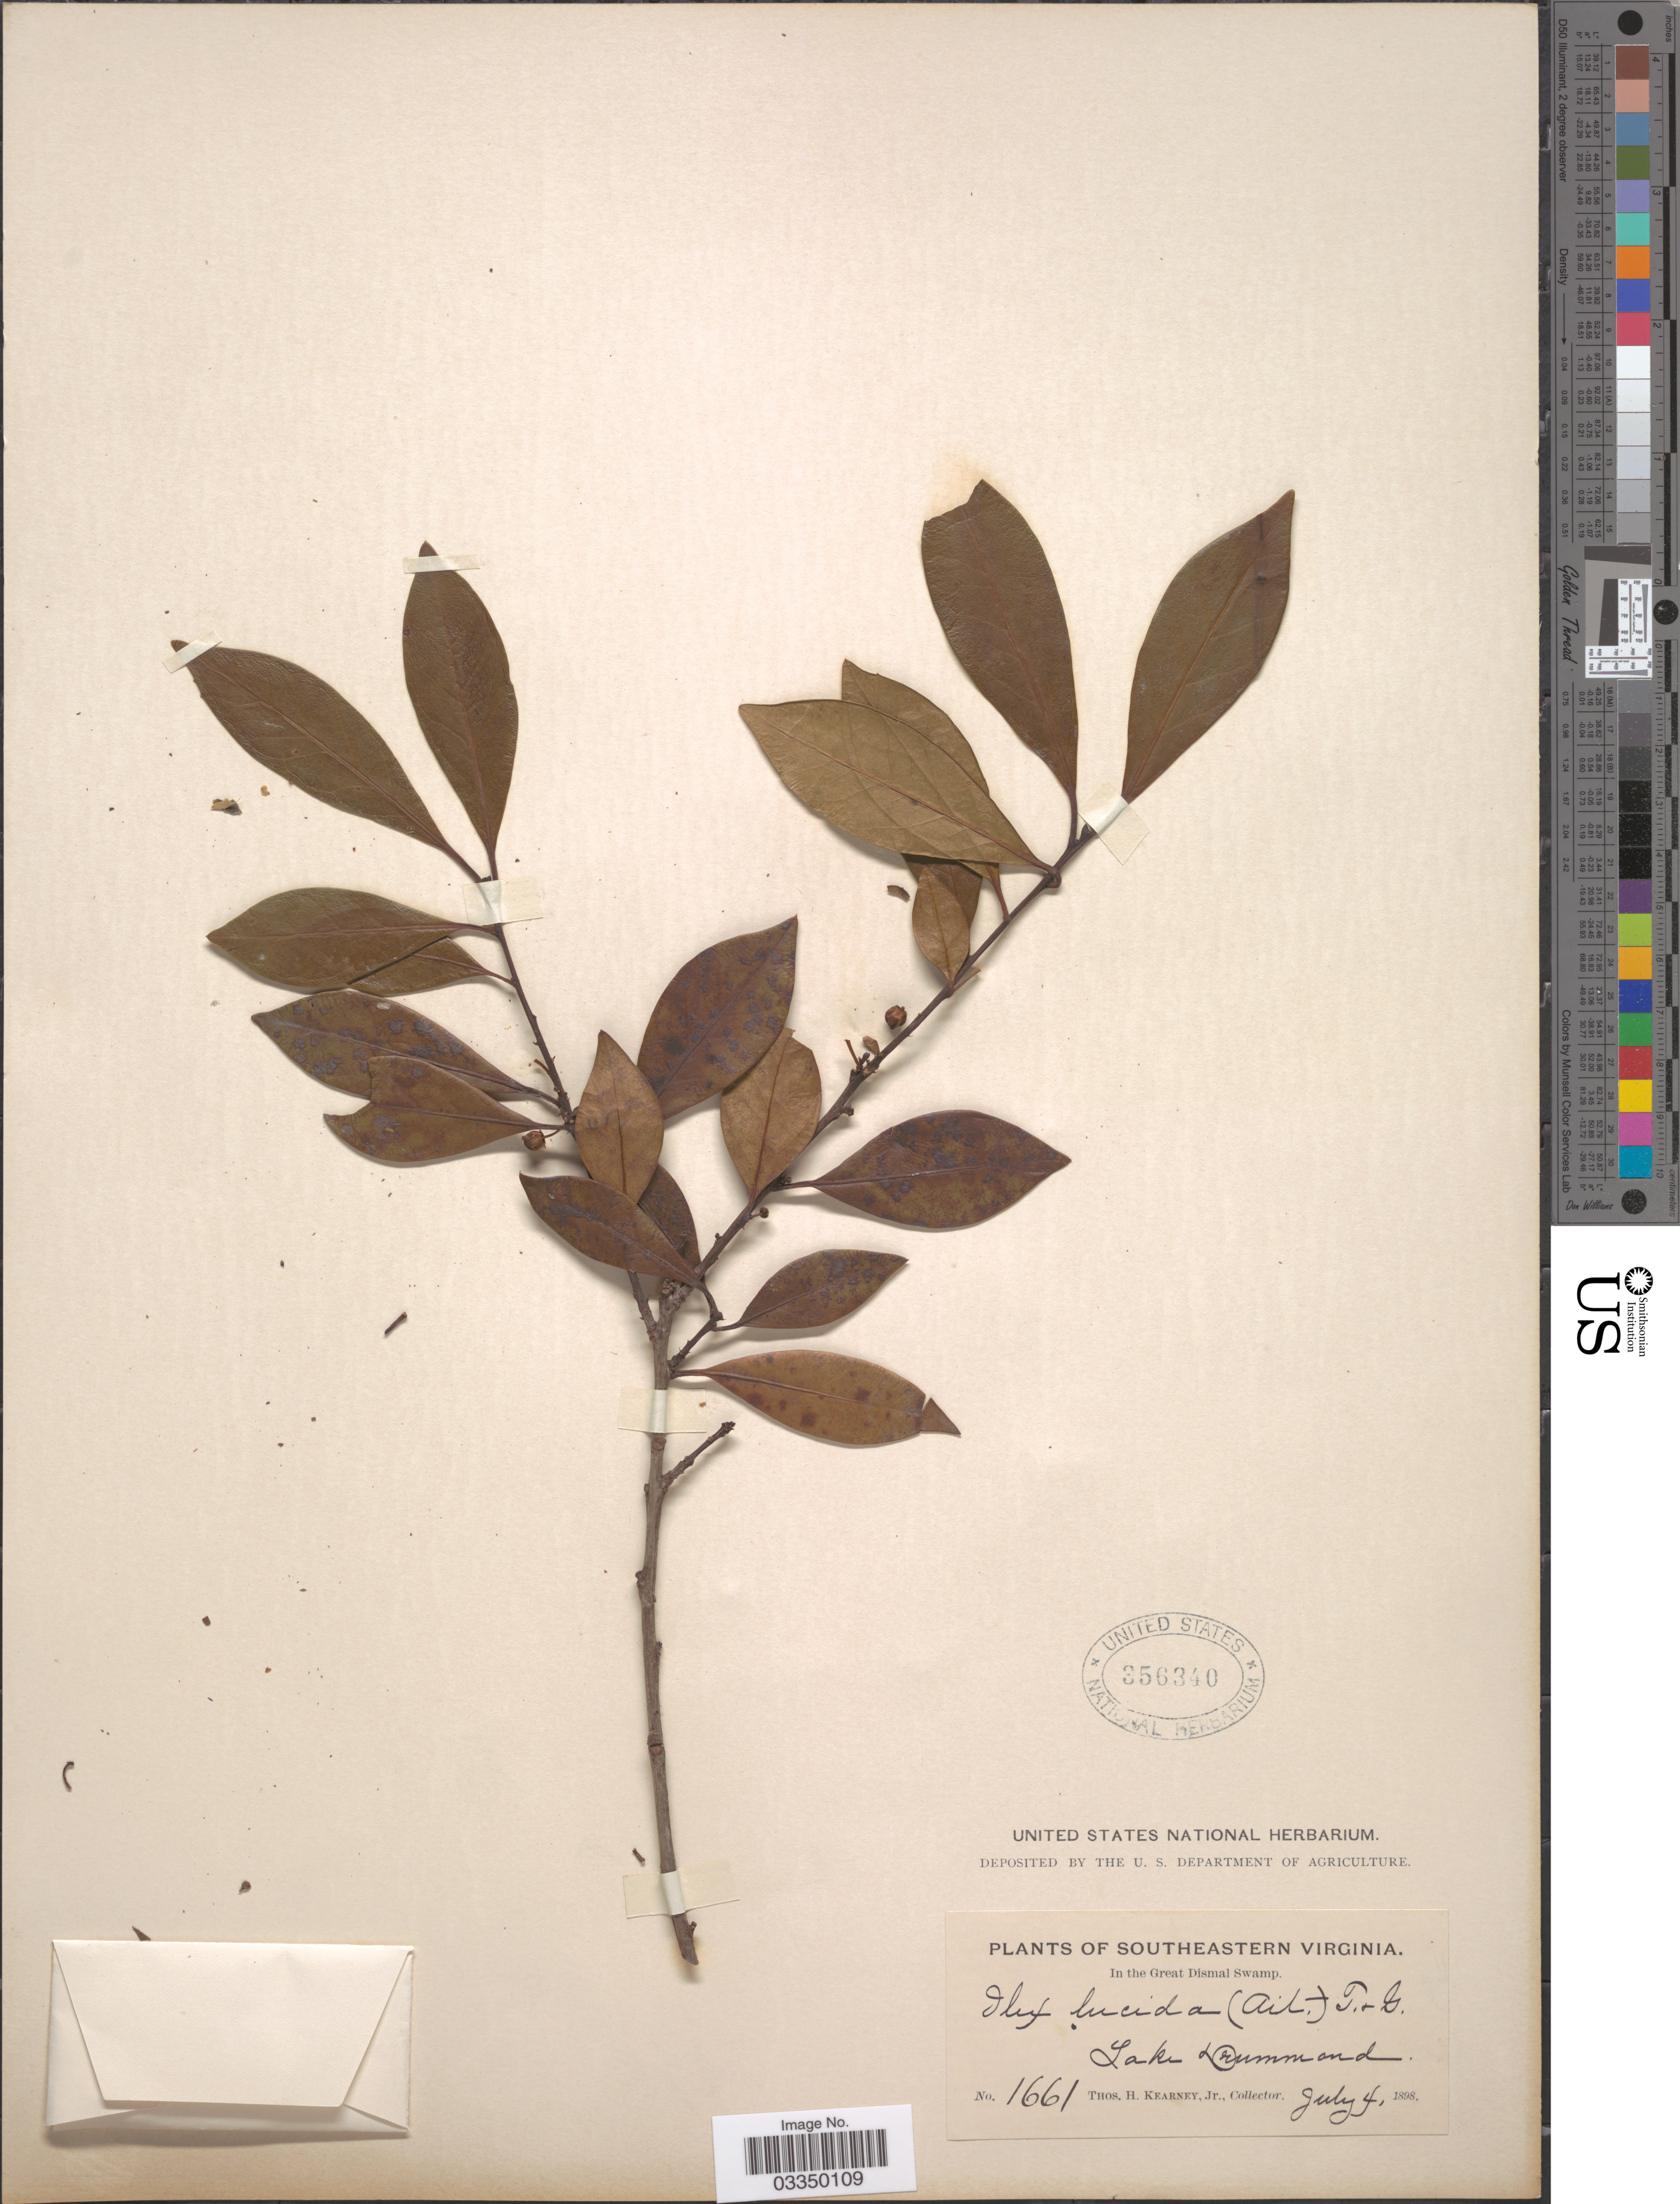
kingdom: Plantae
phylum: Tracheophyta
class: Magnoliopsida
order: Aquifoliales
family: Aquifoliaceae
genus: Ilex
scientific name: Ilex lucida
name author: Torr. & A. Gray ex S. Watson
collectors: T. H. Kearney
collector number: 1661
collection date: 1898-07-04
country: United States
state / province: Virginia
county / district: City of Chesapeake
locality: Southeastern Virginia. In the Great Dismal Swamp. Lake Drummond.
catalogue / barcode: US 356340